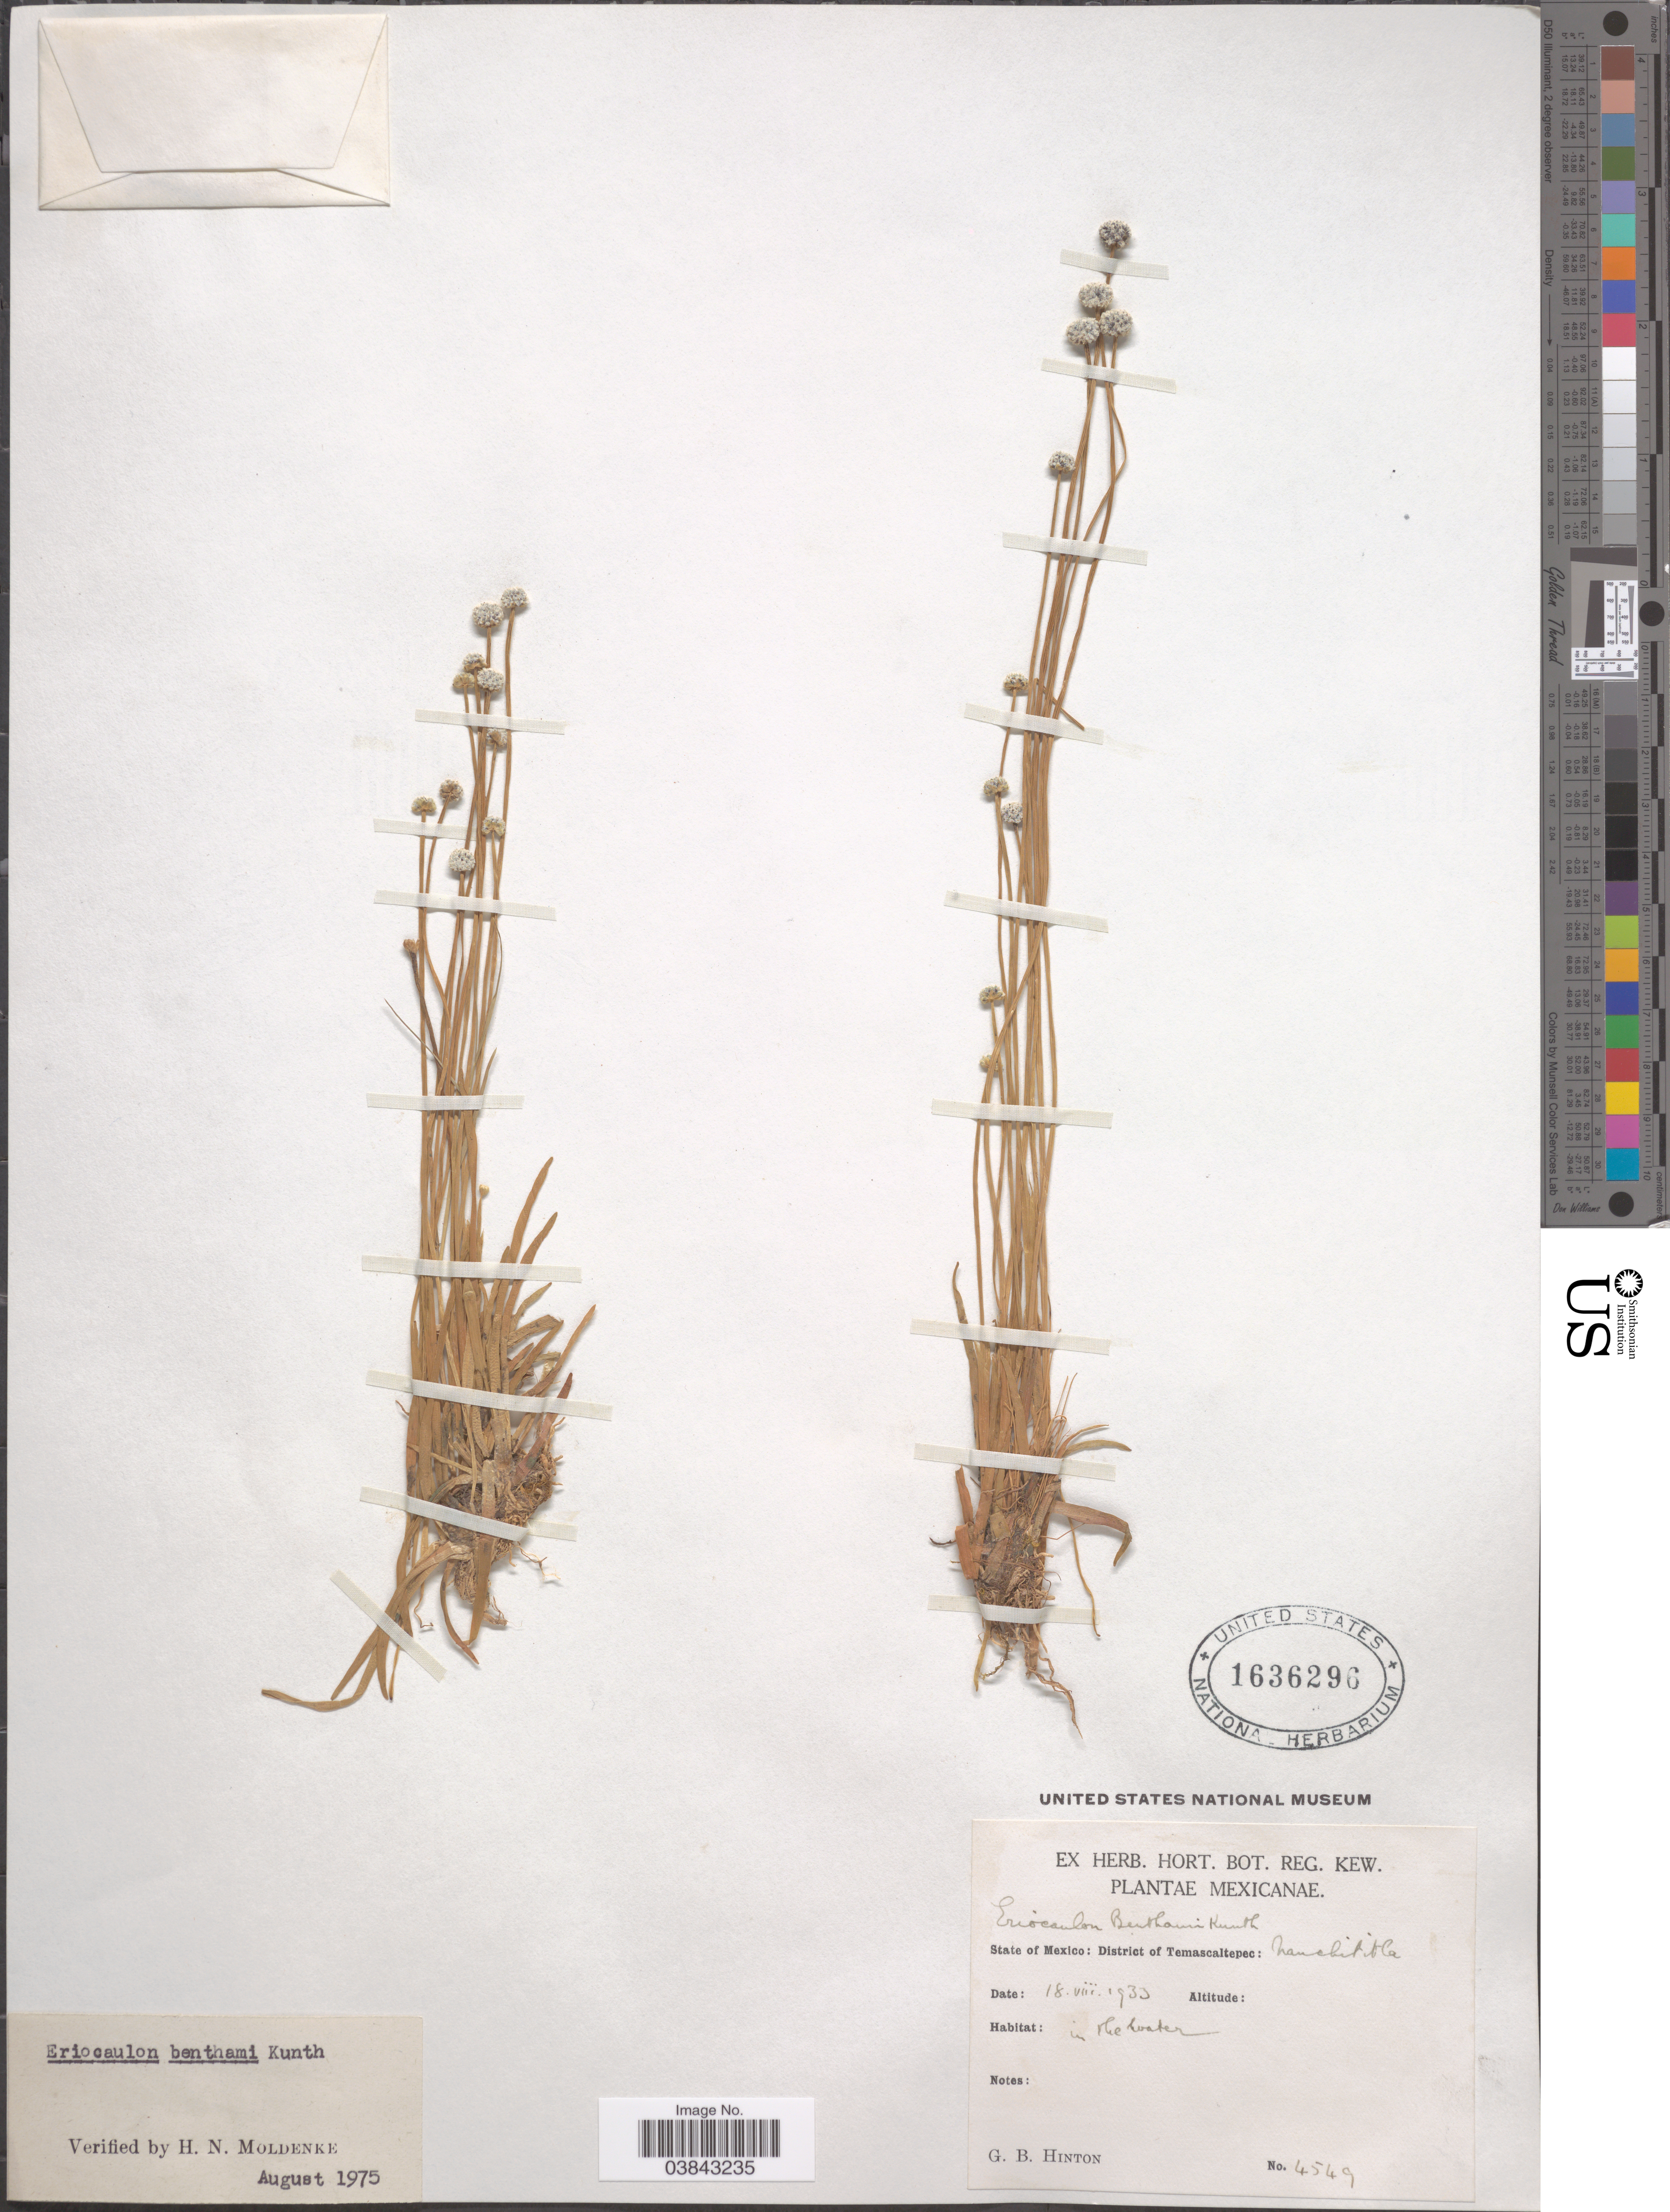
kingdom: Plantae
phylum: Tracheophyta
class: Liliopsida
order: Poales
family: Eriocaulaceae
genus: Eriocaulon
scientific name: Eriocaulon benthamii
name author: Kunth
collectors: G. B. Hinton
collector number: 4549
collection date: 1933-08-18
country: Mexico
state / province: México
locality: District of Temascaltepec: Nanchititla.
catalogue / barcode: US 1636296